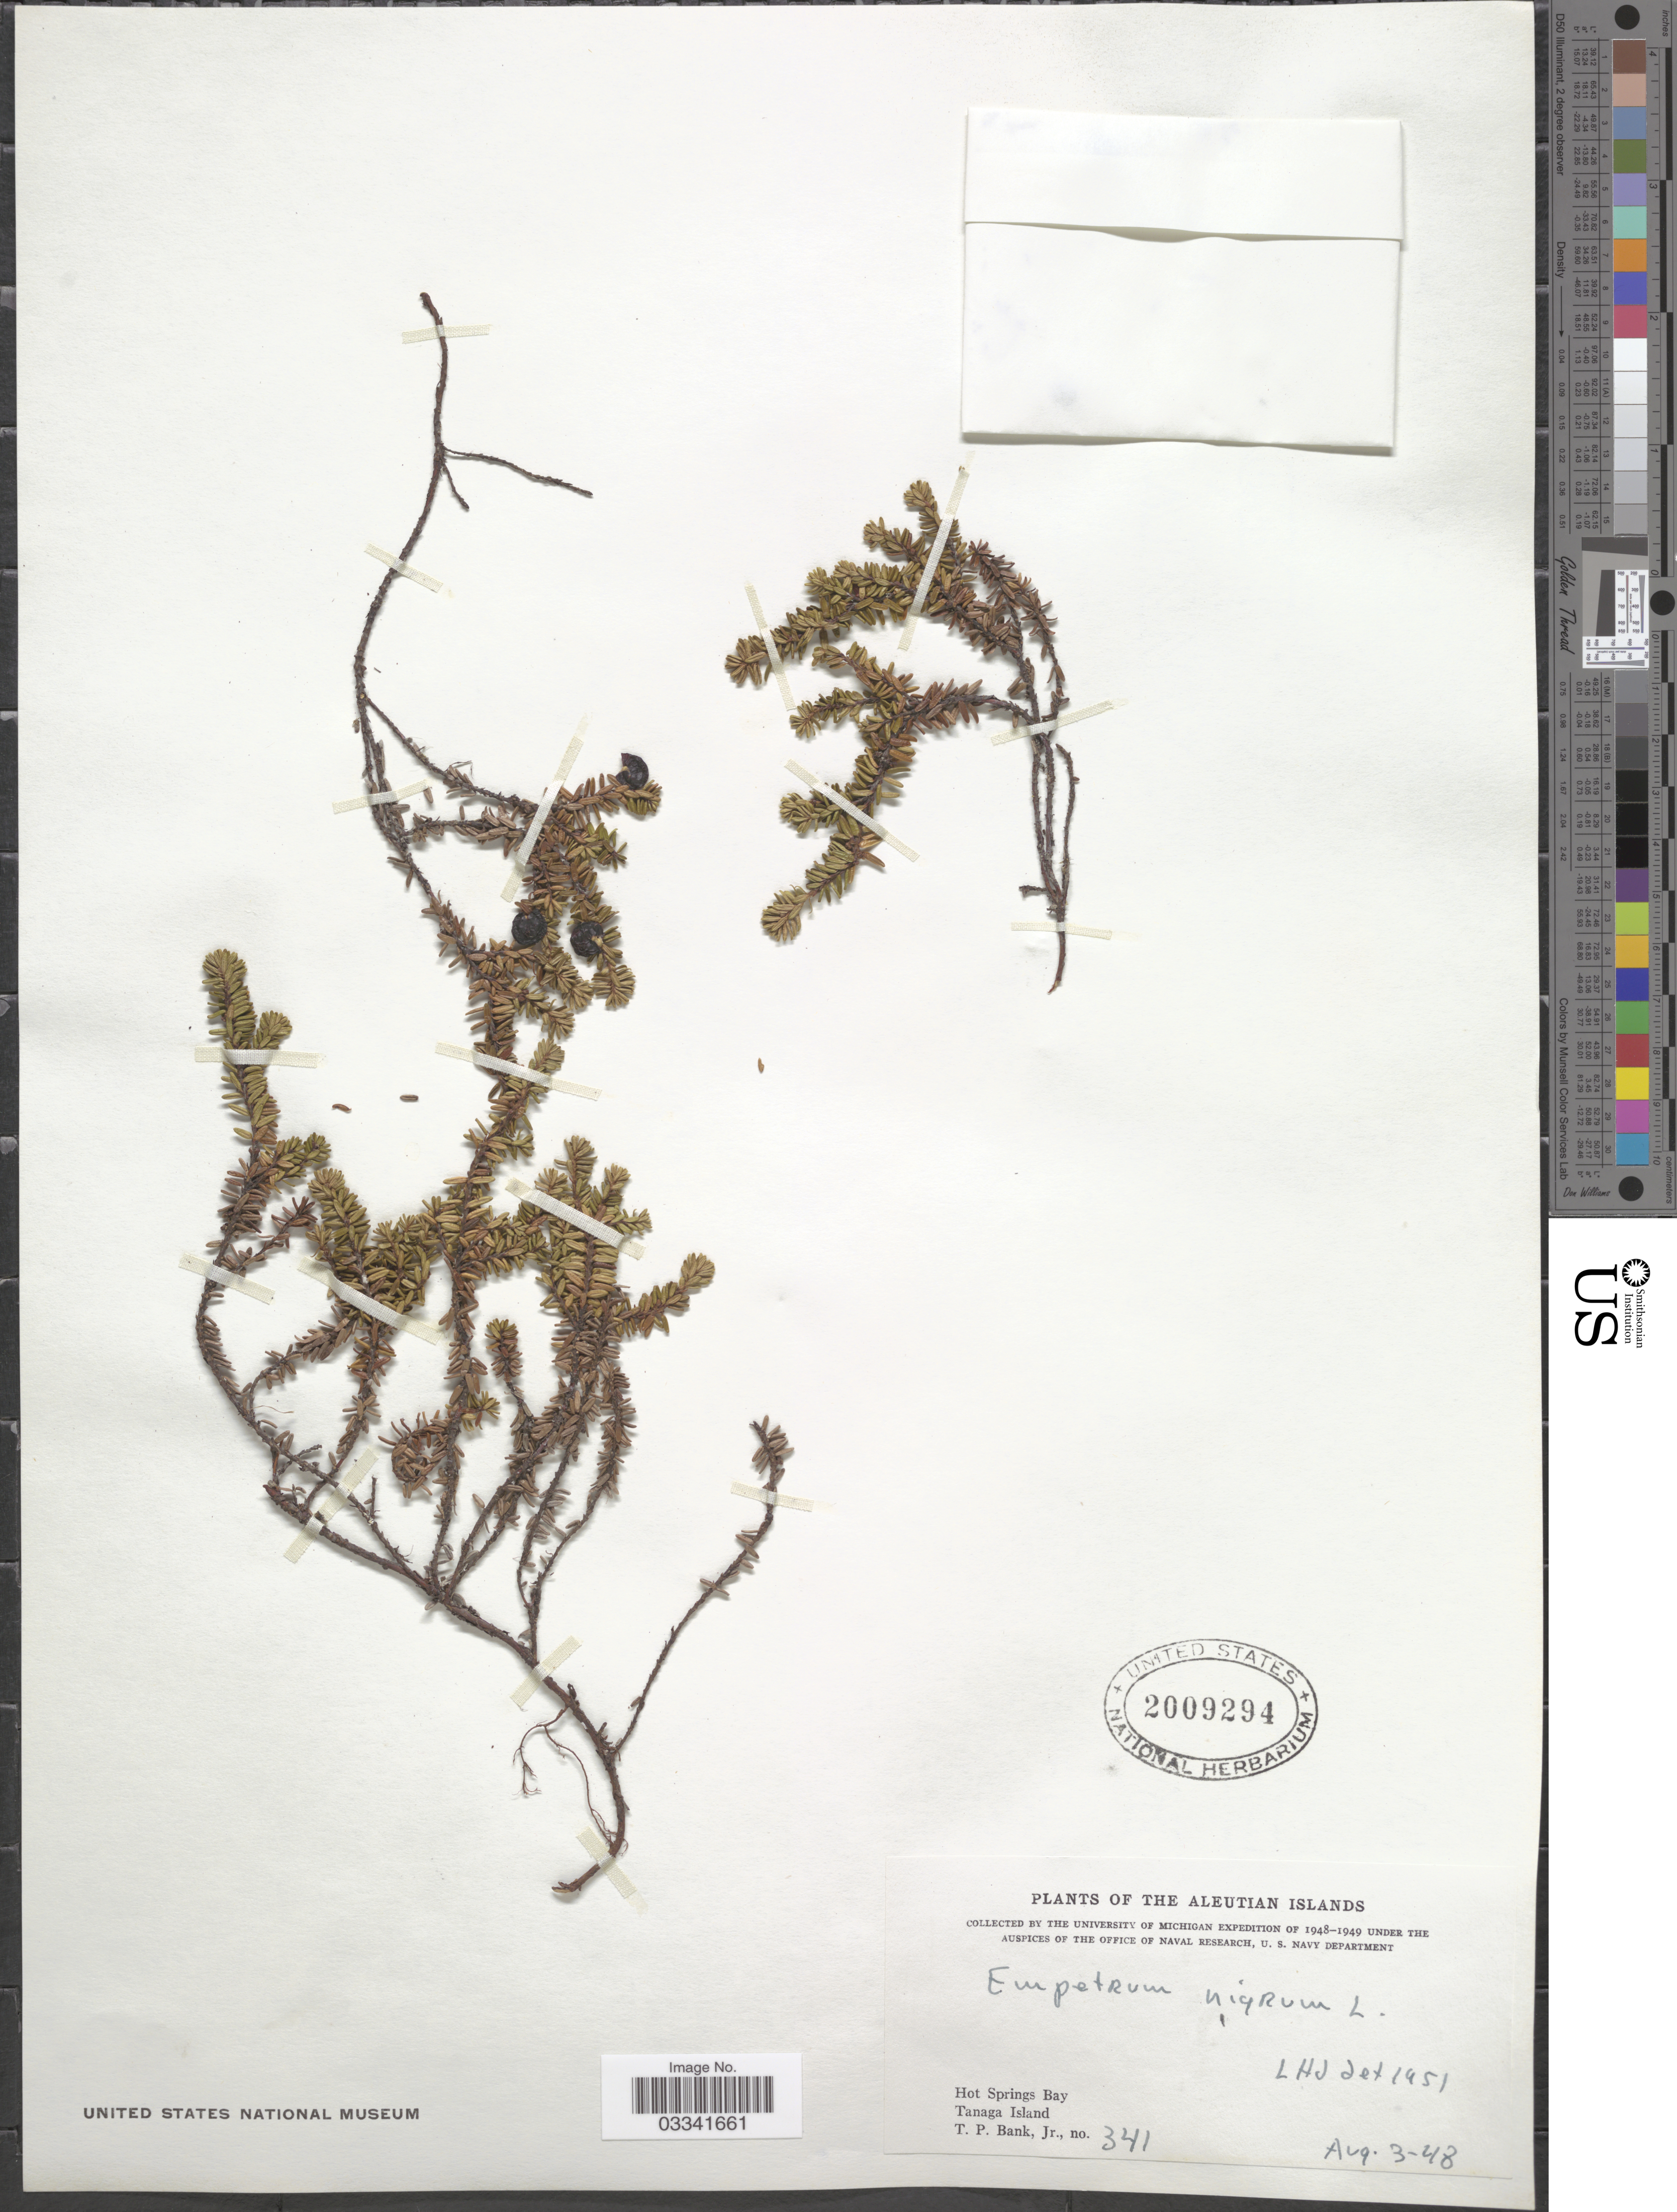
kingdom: Plantae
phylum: Tracheophyta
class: Magnoliopsida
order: Ericales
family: Ericaceae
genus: Empetrum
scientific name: Empetrum nigrum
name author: L.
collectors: T. Bank Jr.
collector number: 341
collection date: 1948-08-03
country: United States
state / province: Alaska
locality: The Aleutian Islands. Hot Springs Bay. Tanaga Island.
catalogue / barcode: US 2009294